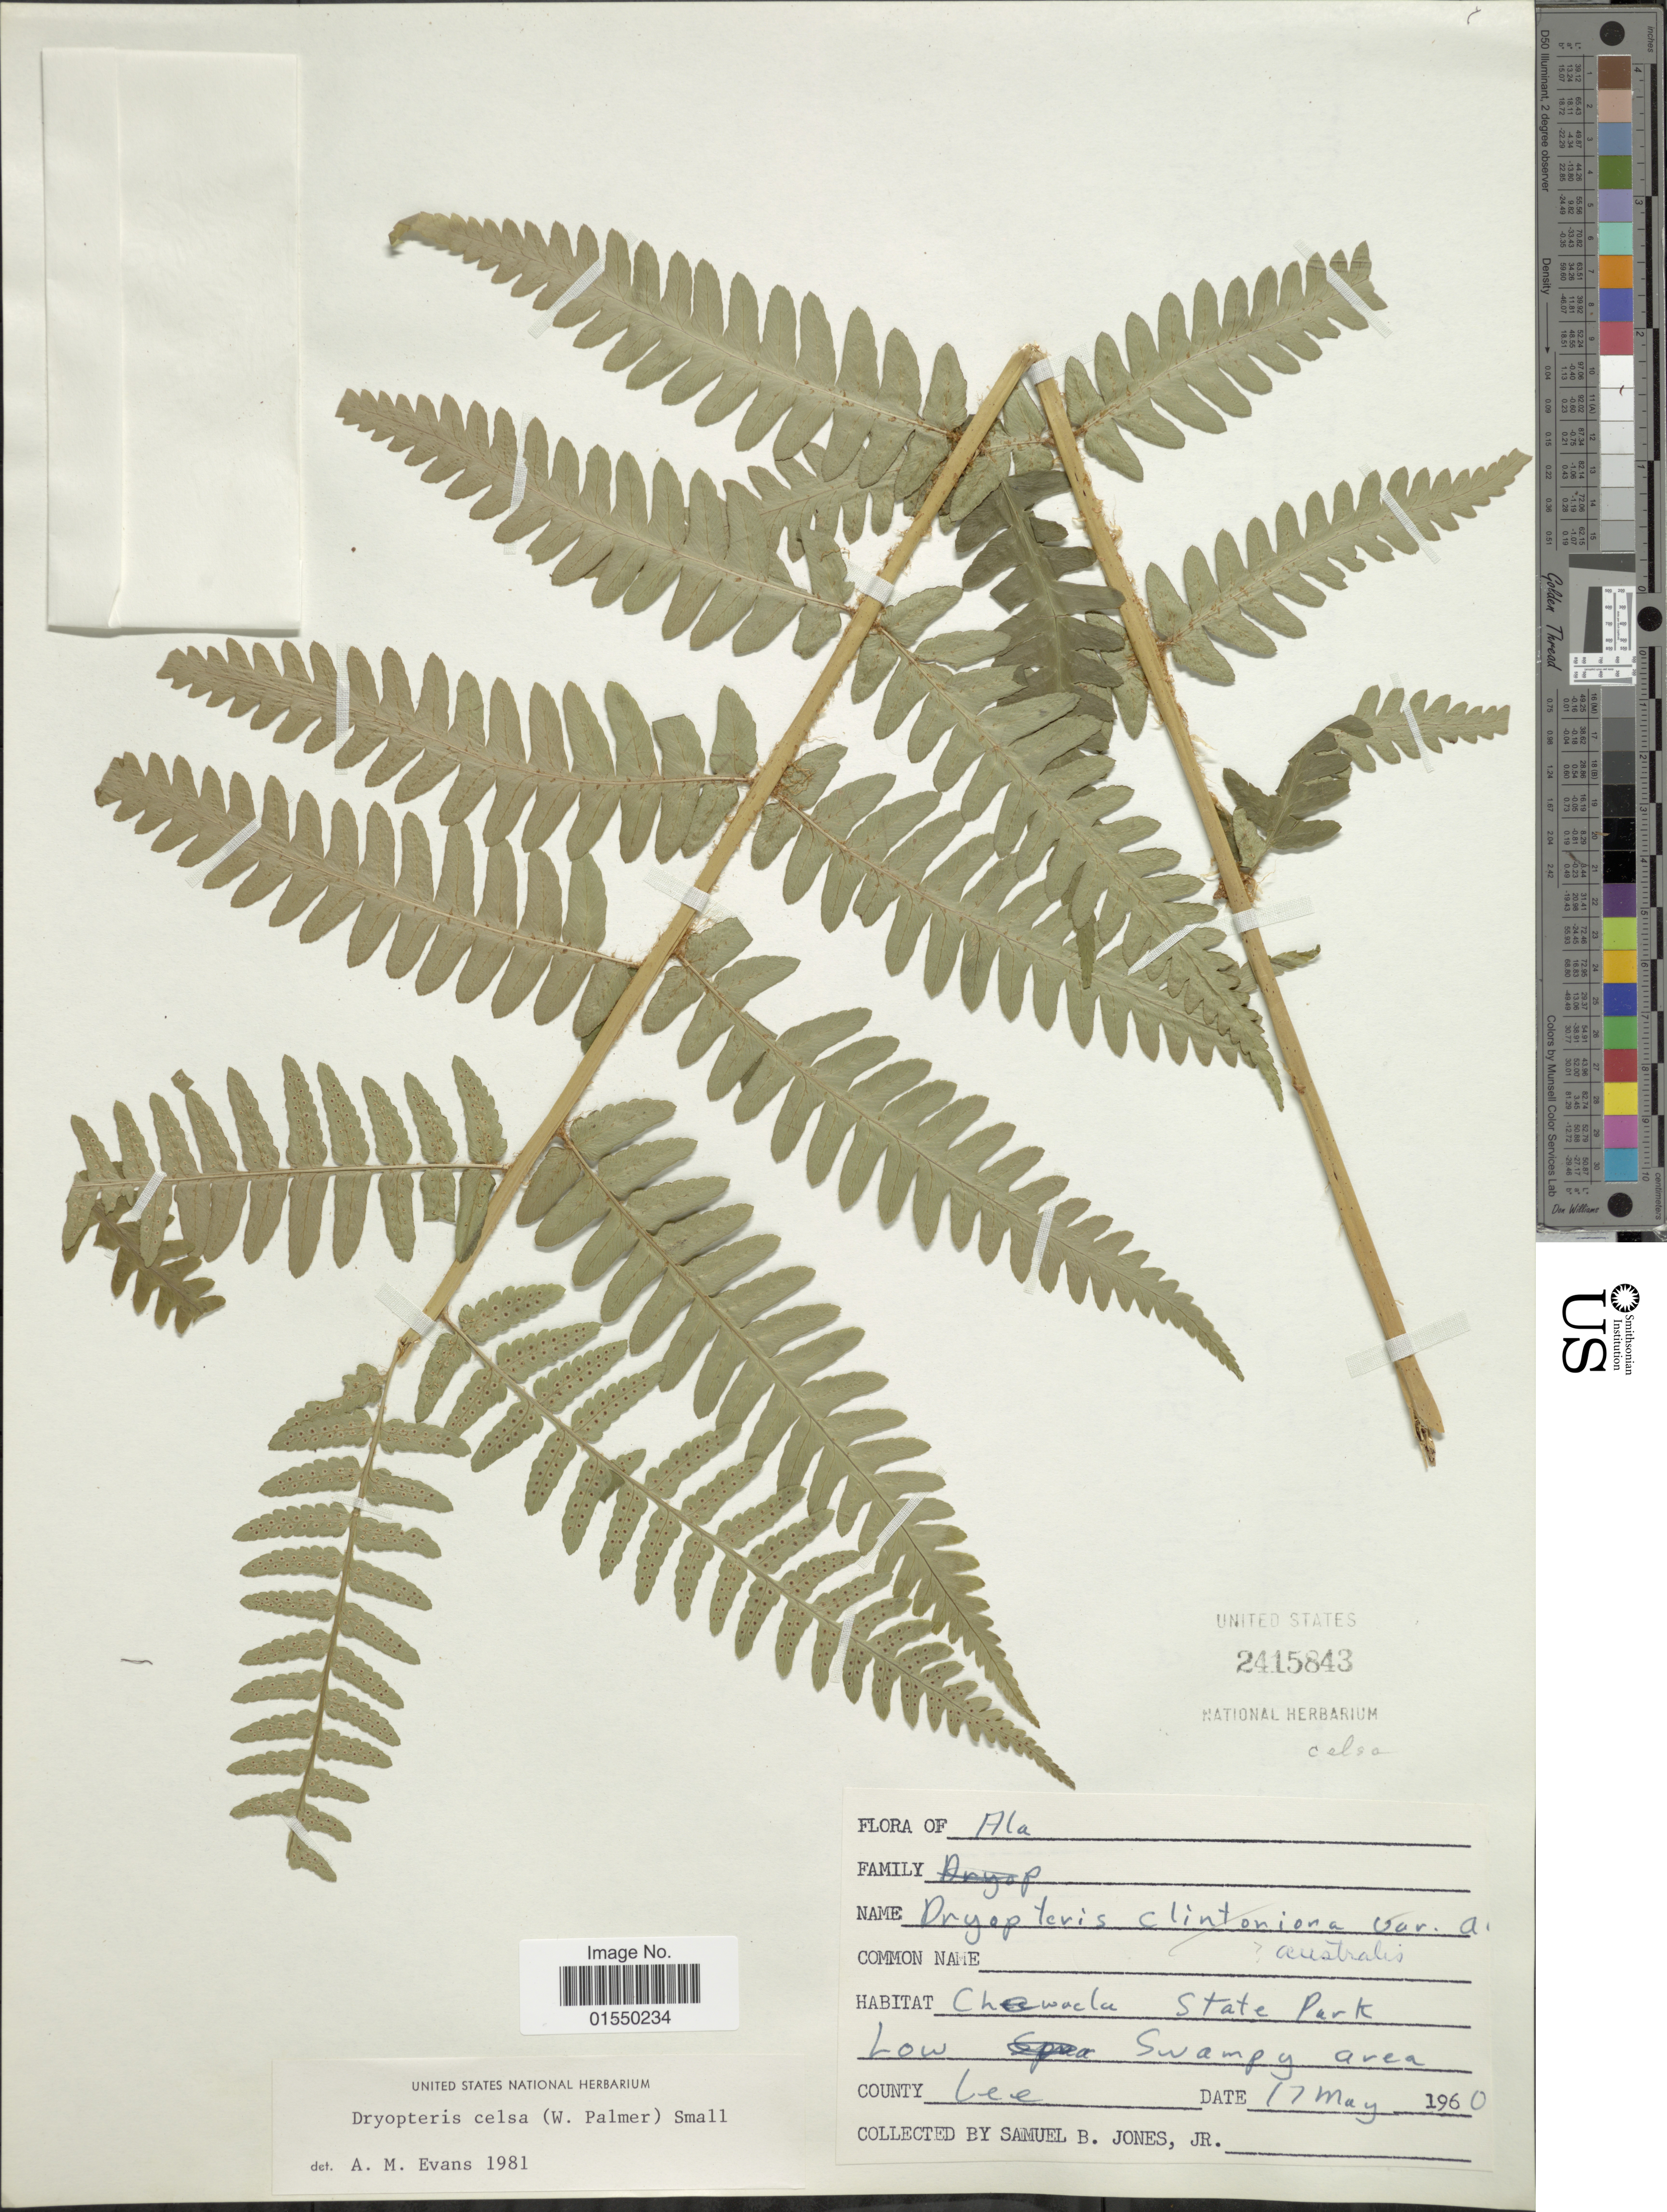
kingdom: Plantae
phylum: Tracheophyta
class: Polypodiopsida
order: Polypodiales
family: Dryopteridaceae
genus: Dryopteris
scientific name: Dryopteris celsa (W. Palmer) Knowlt., W. Palmer & C.L. Pollard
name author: (W. Palmer) Knowlt. et al.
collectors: S. B. Jones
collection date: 1960-05-17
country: United States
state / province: Alabama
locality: Chewacla State Park, County Lee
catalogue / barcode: US 2415843